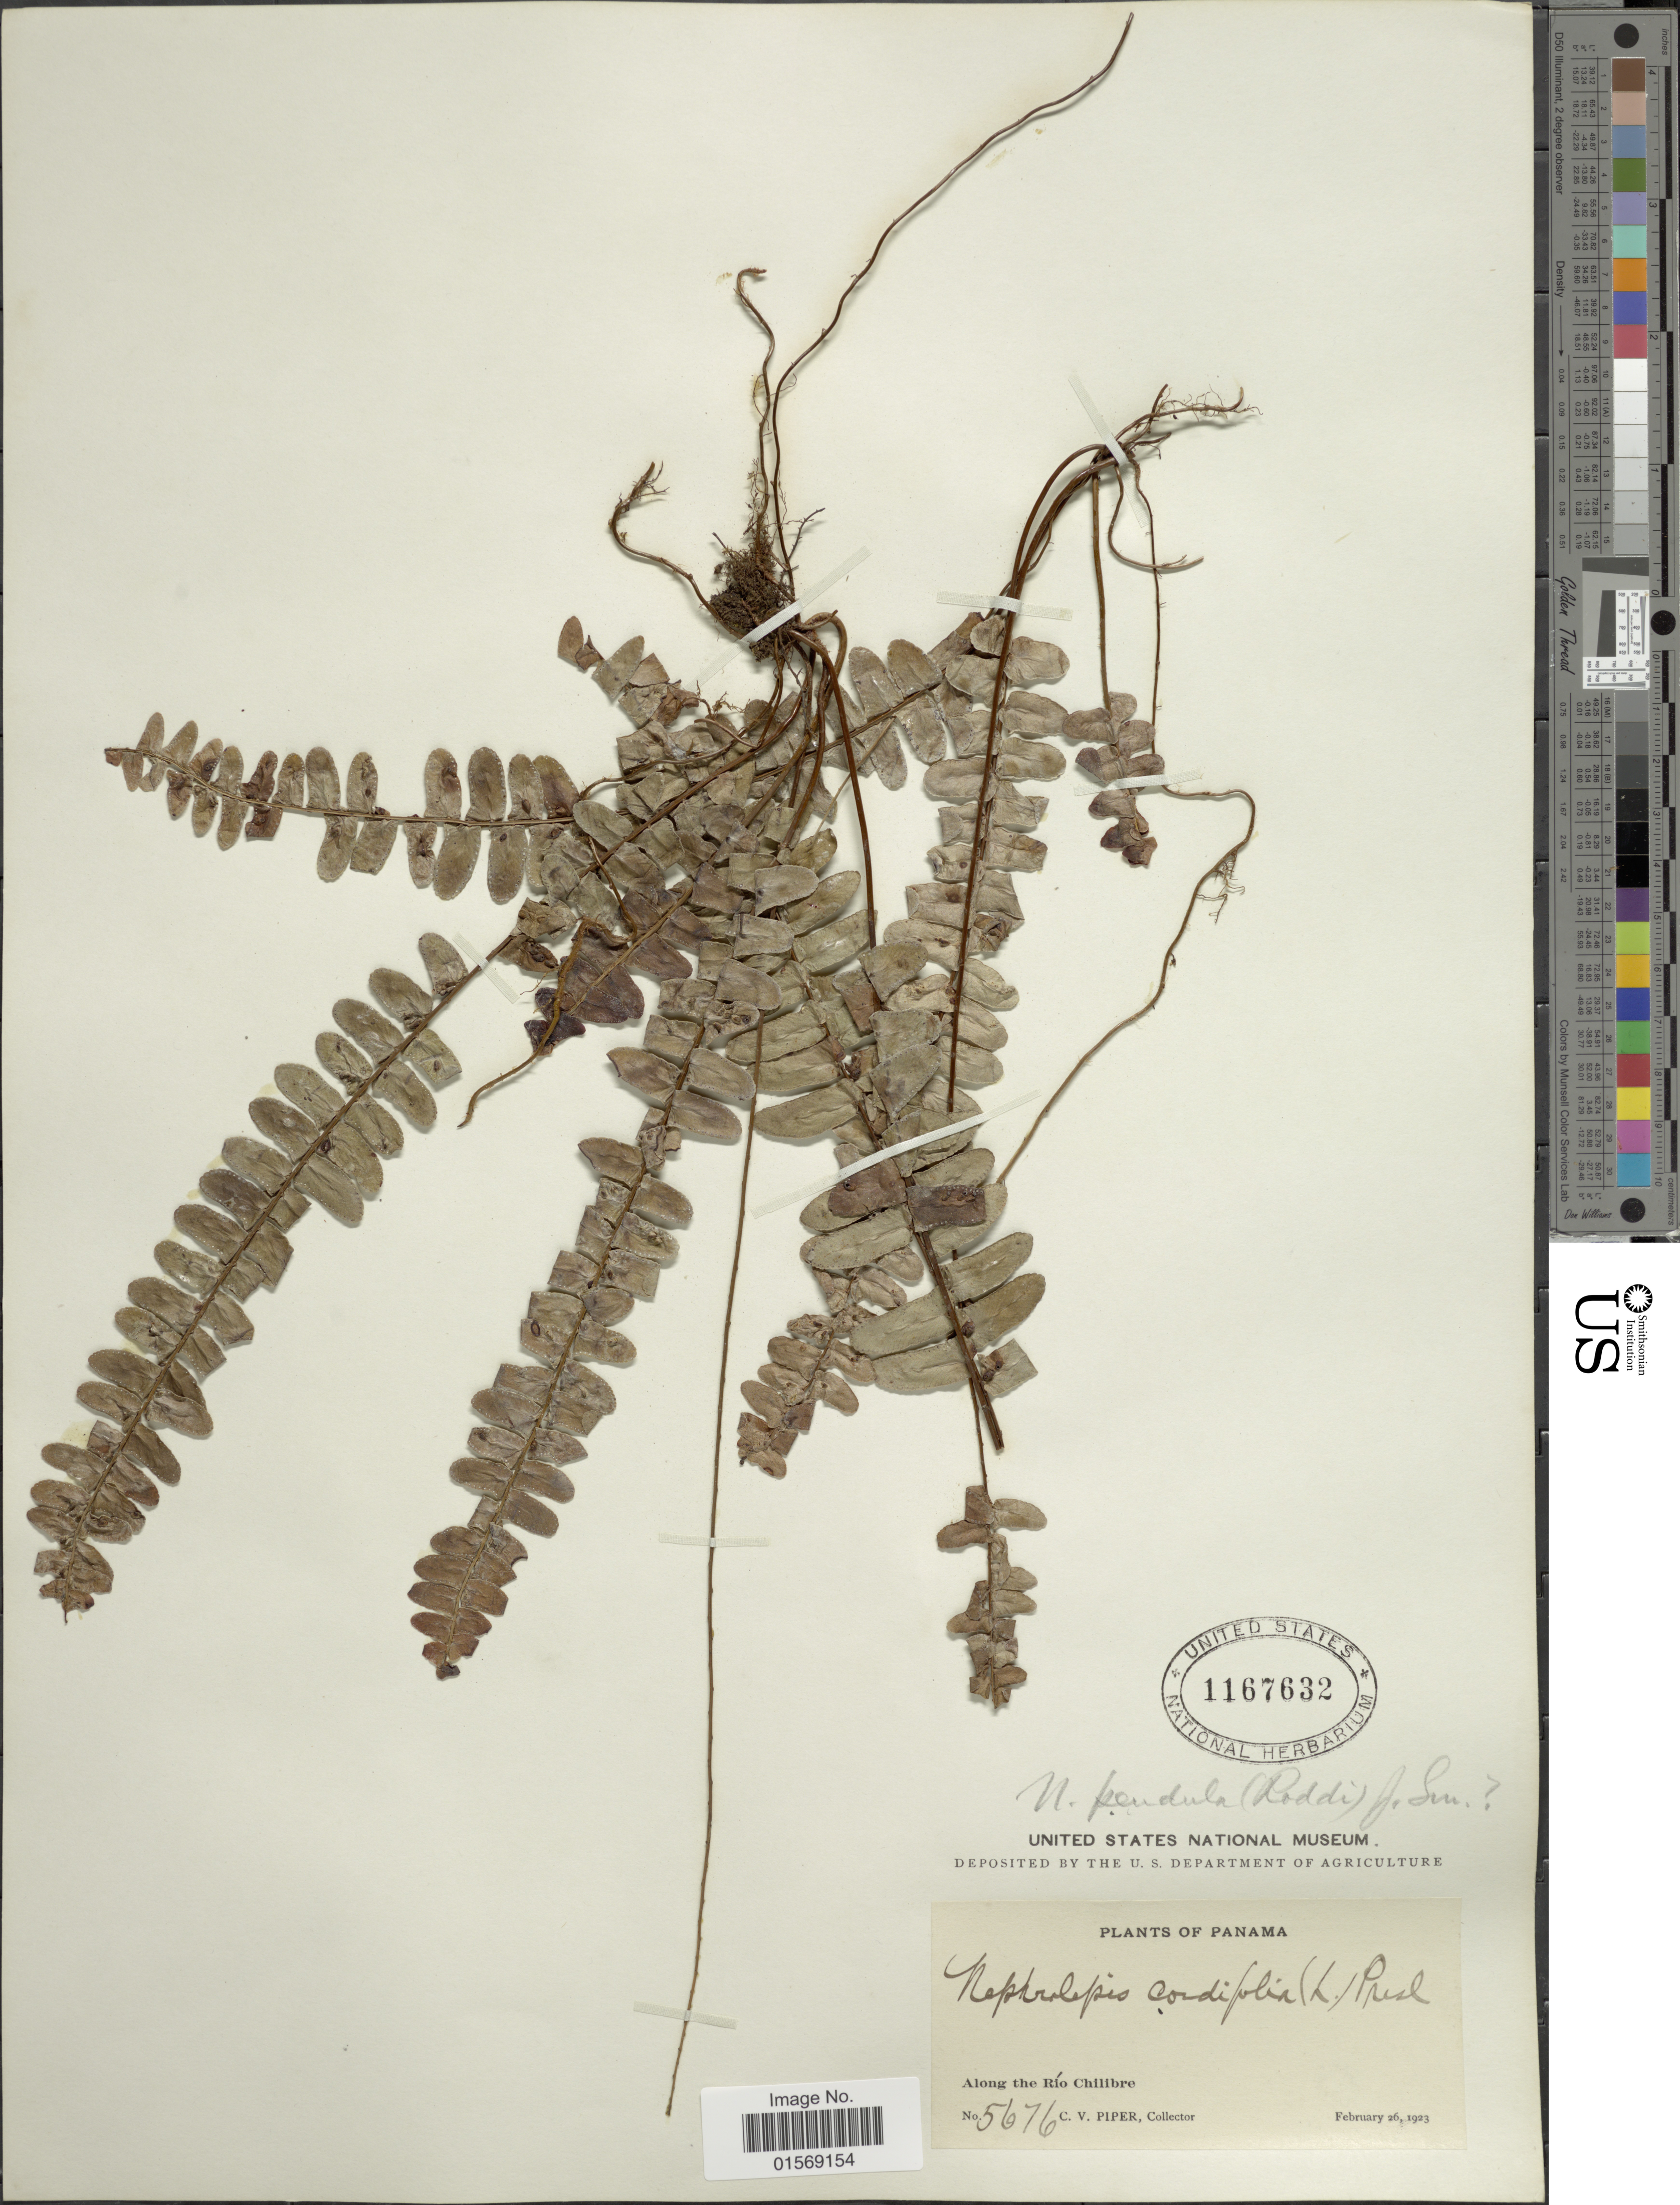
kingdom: Plantae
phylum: Tracheophyta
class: Polypodiopsida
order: Polypodiales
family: Nephrolepidaceae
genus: Nephrolepis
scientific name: Nephrolepis pendula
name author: (Raddi) J. Sm.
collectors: C. V. Piper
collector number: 5676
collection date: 1923-02-26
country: Panama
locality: Panama, Along the Rio Chilibre.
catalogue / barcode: US 1167632